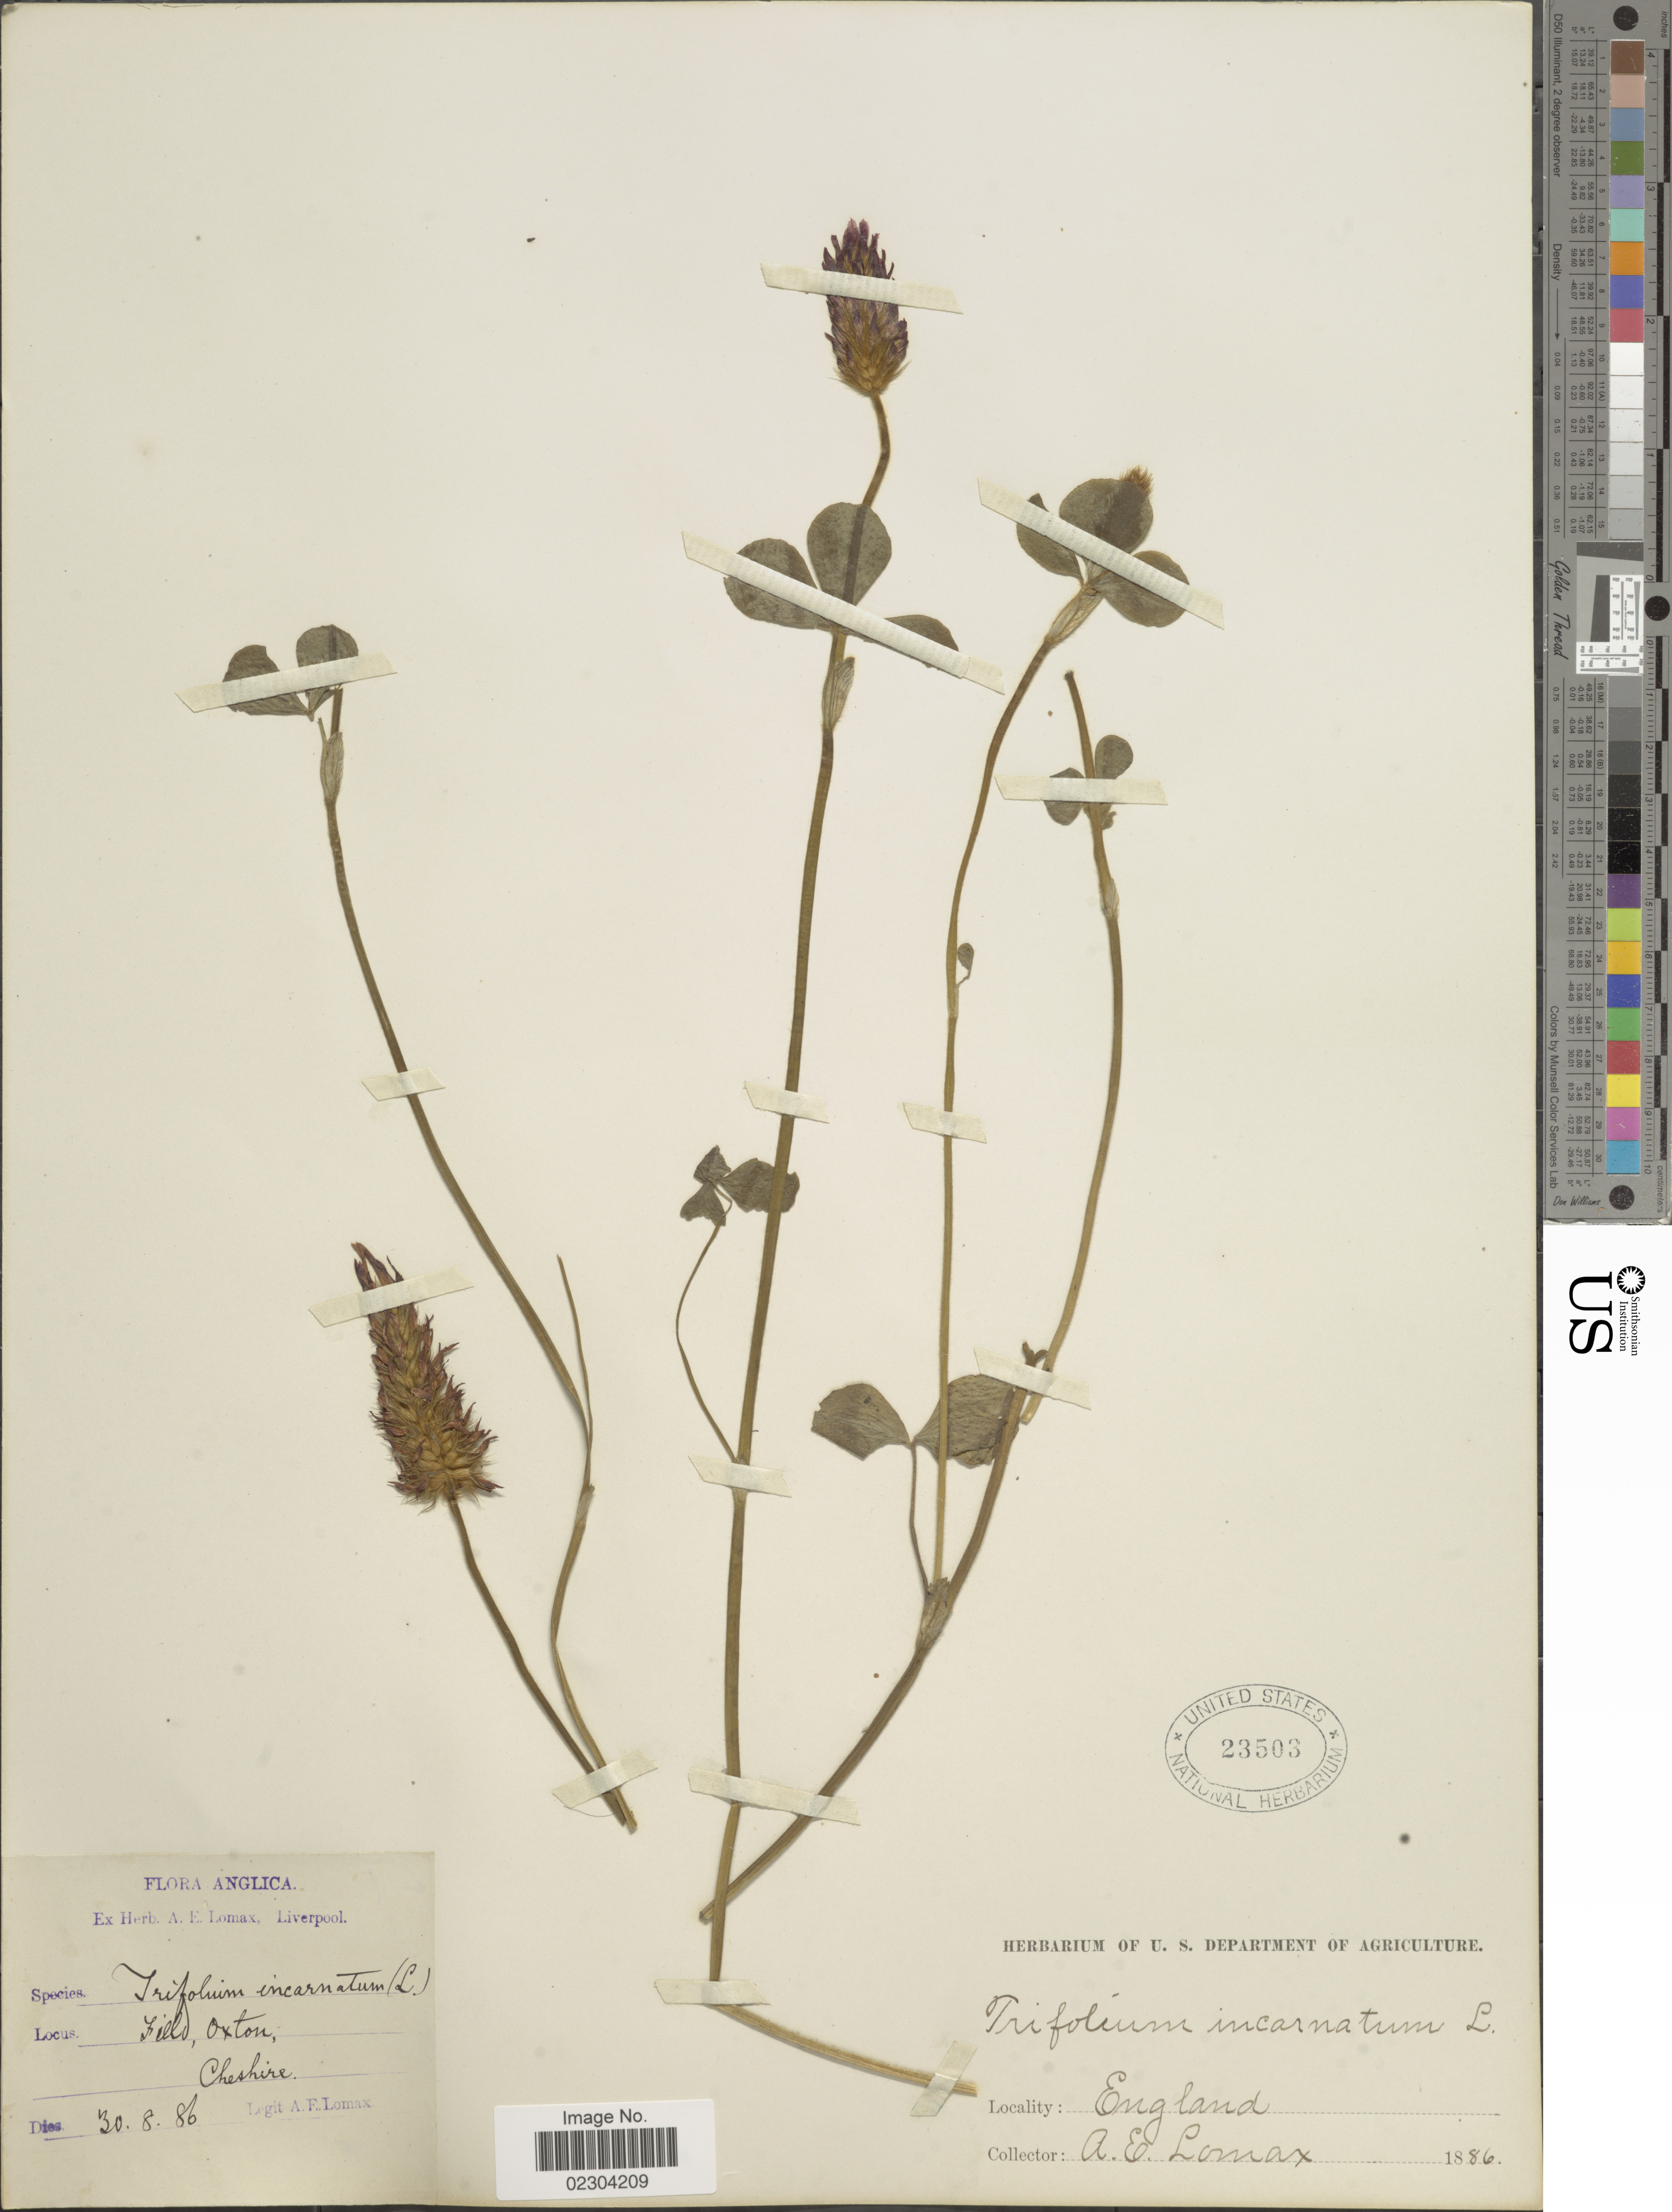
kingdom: Plantae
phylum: Tracheophyta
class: Magnoliopsida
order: Fabales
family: Fabaceae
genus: Trifolium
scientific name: Trifolium incarnatum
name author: L.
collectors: A. Lomax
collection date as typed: Transcribed d/m/y: 30/8/86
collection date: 1886-08-30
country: United Kingdom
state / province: England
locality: Field, Oxton, Cheshire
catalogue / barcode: US 23503